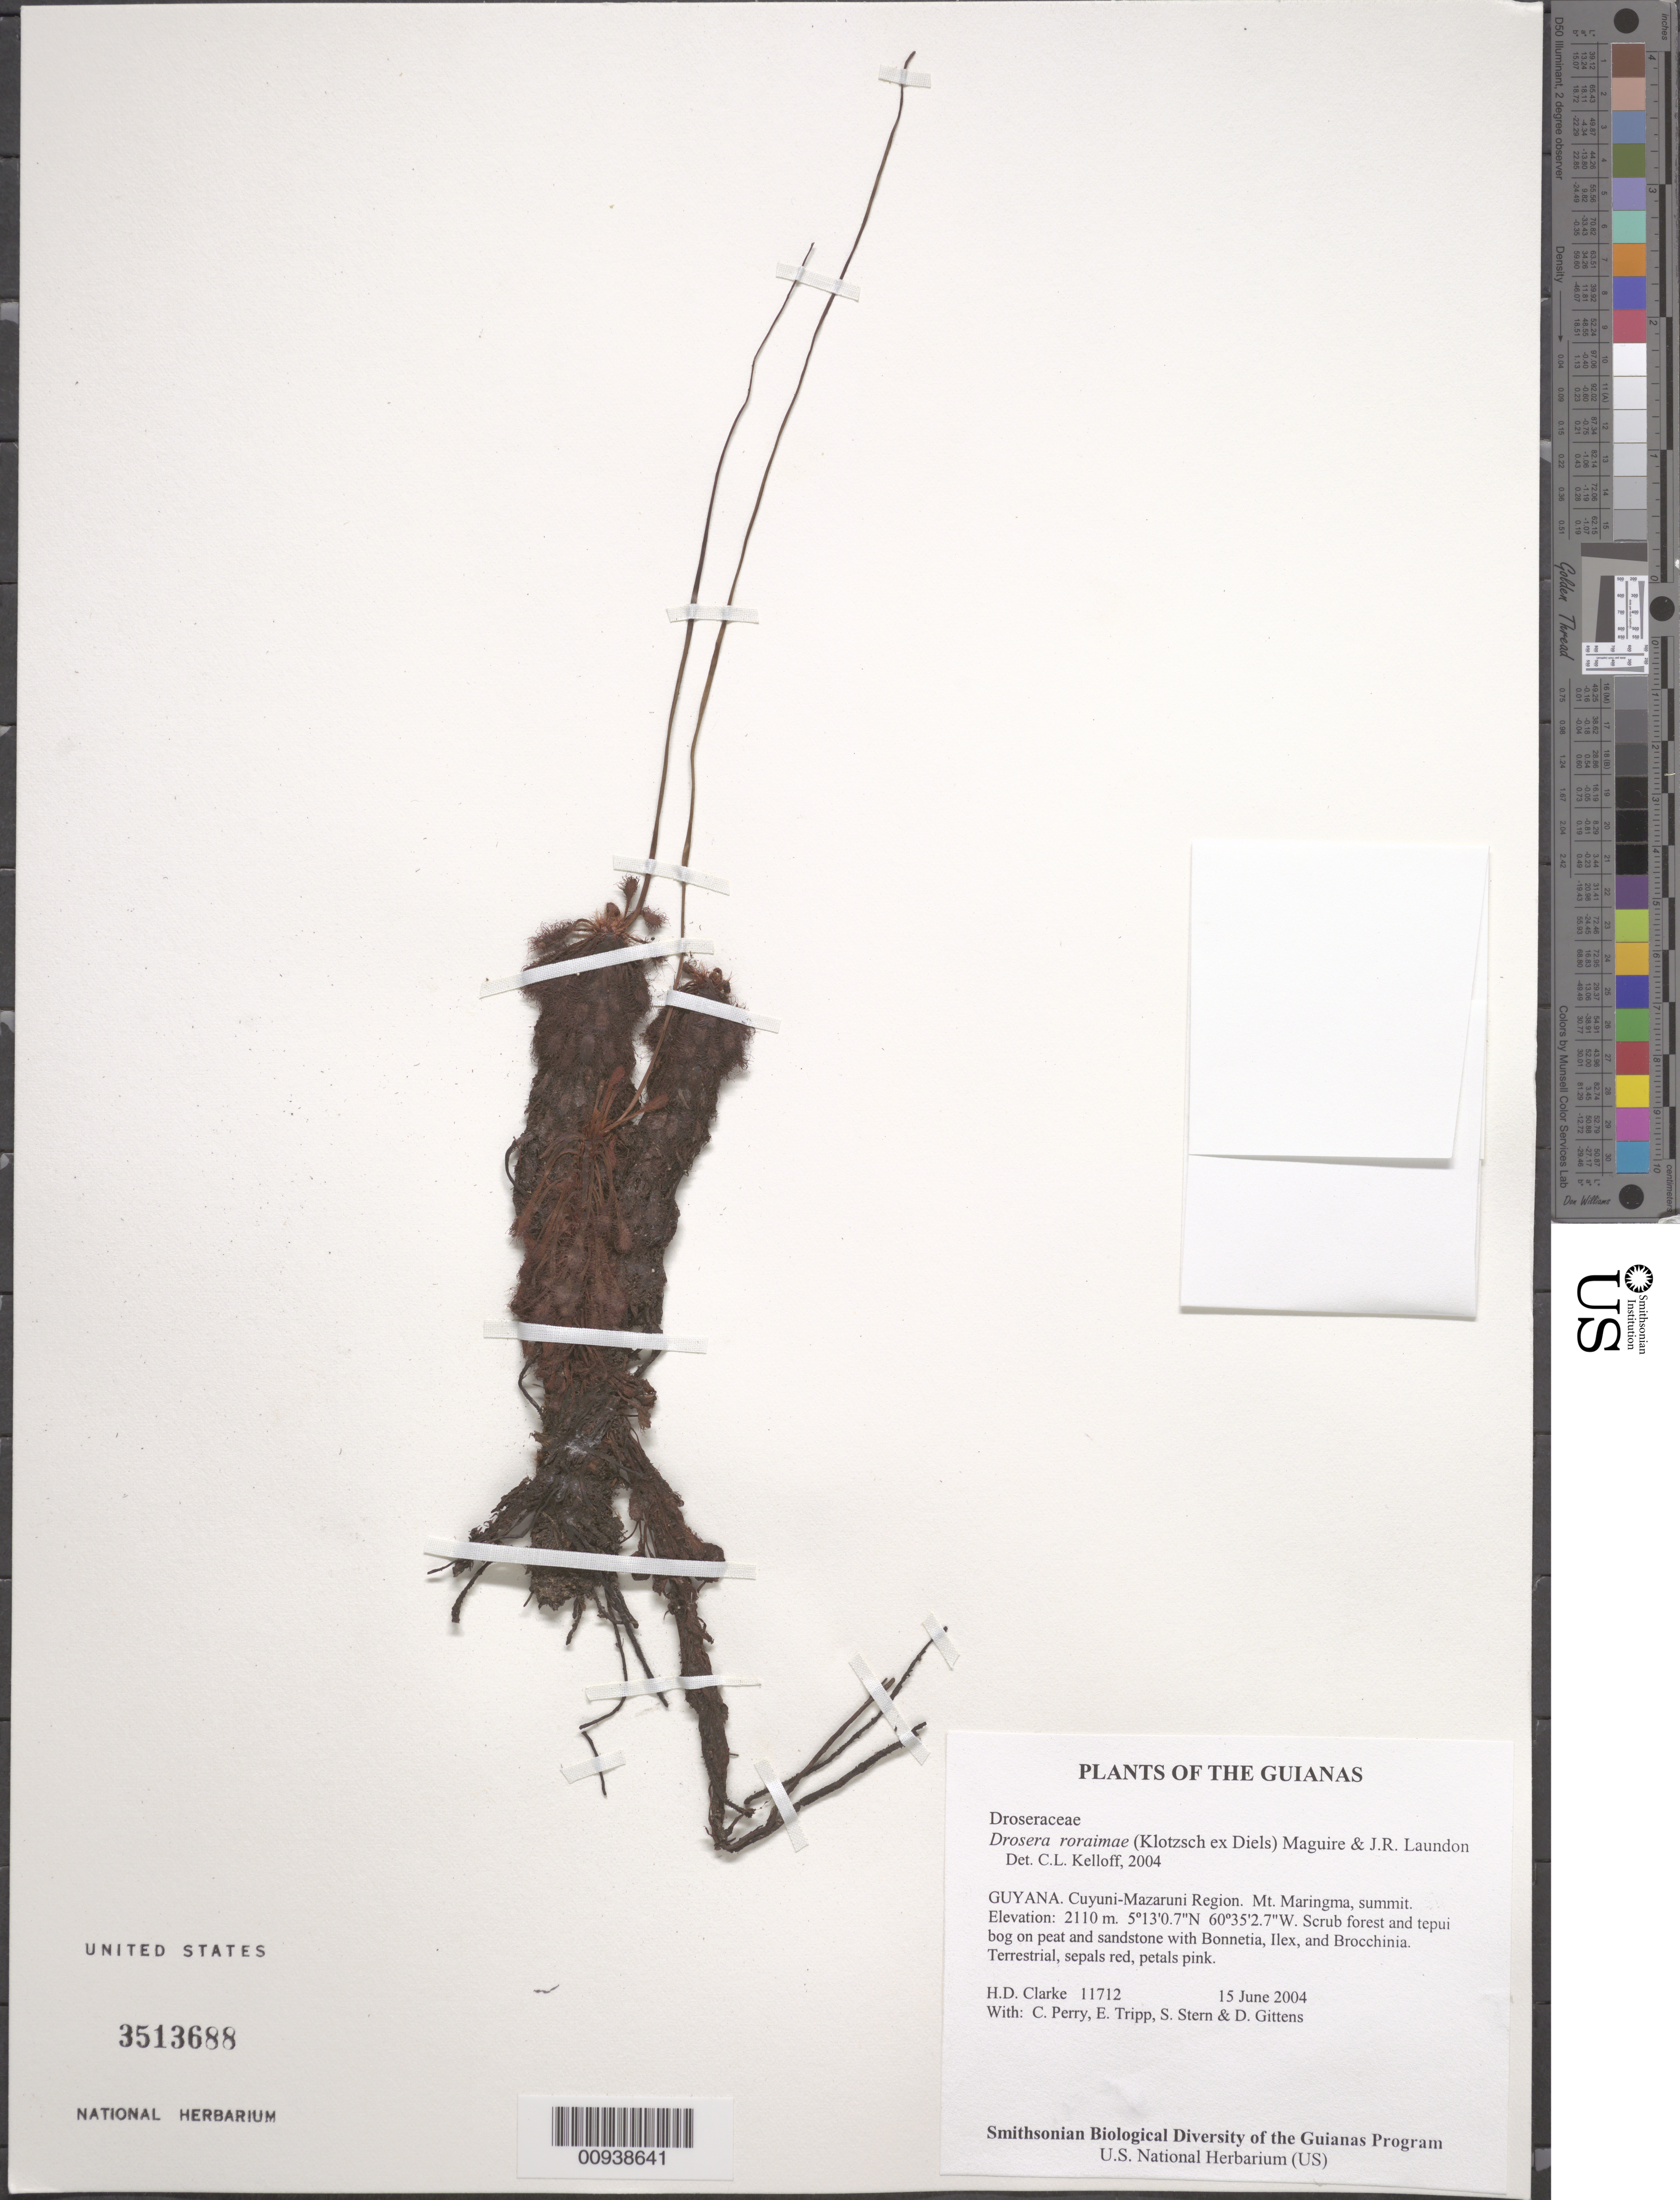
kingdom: Plantae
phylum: Tracheophyta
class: Magnoliopsida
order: Caryophyllales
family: Droseraceae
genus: Drosera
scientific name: Drosera roraimae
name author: (Klotzsch ex Diels) Maguire & J.R. Laundon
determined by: Kelloff, Carol L., (US), Smithsonian Institution - National Museum of Natural History (UNITED STATES)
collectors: H. D. Clarke, C. Perry, E. Tripp, S. R. Stern & D. Gittens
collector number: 11712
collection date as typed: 15 June 2004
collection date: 2004-06-15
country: Guyana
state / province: Cuyuni-Mazaruni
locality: Mt. Maringma, summit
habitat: Scrub forest and tepui bog on peat and sandstone with Bonnetia, Ilex, and Brocchinia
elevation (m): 2110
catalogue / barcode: US 3513688